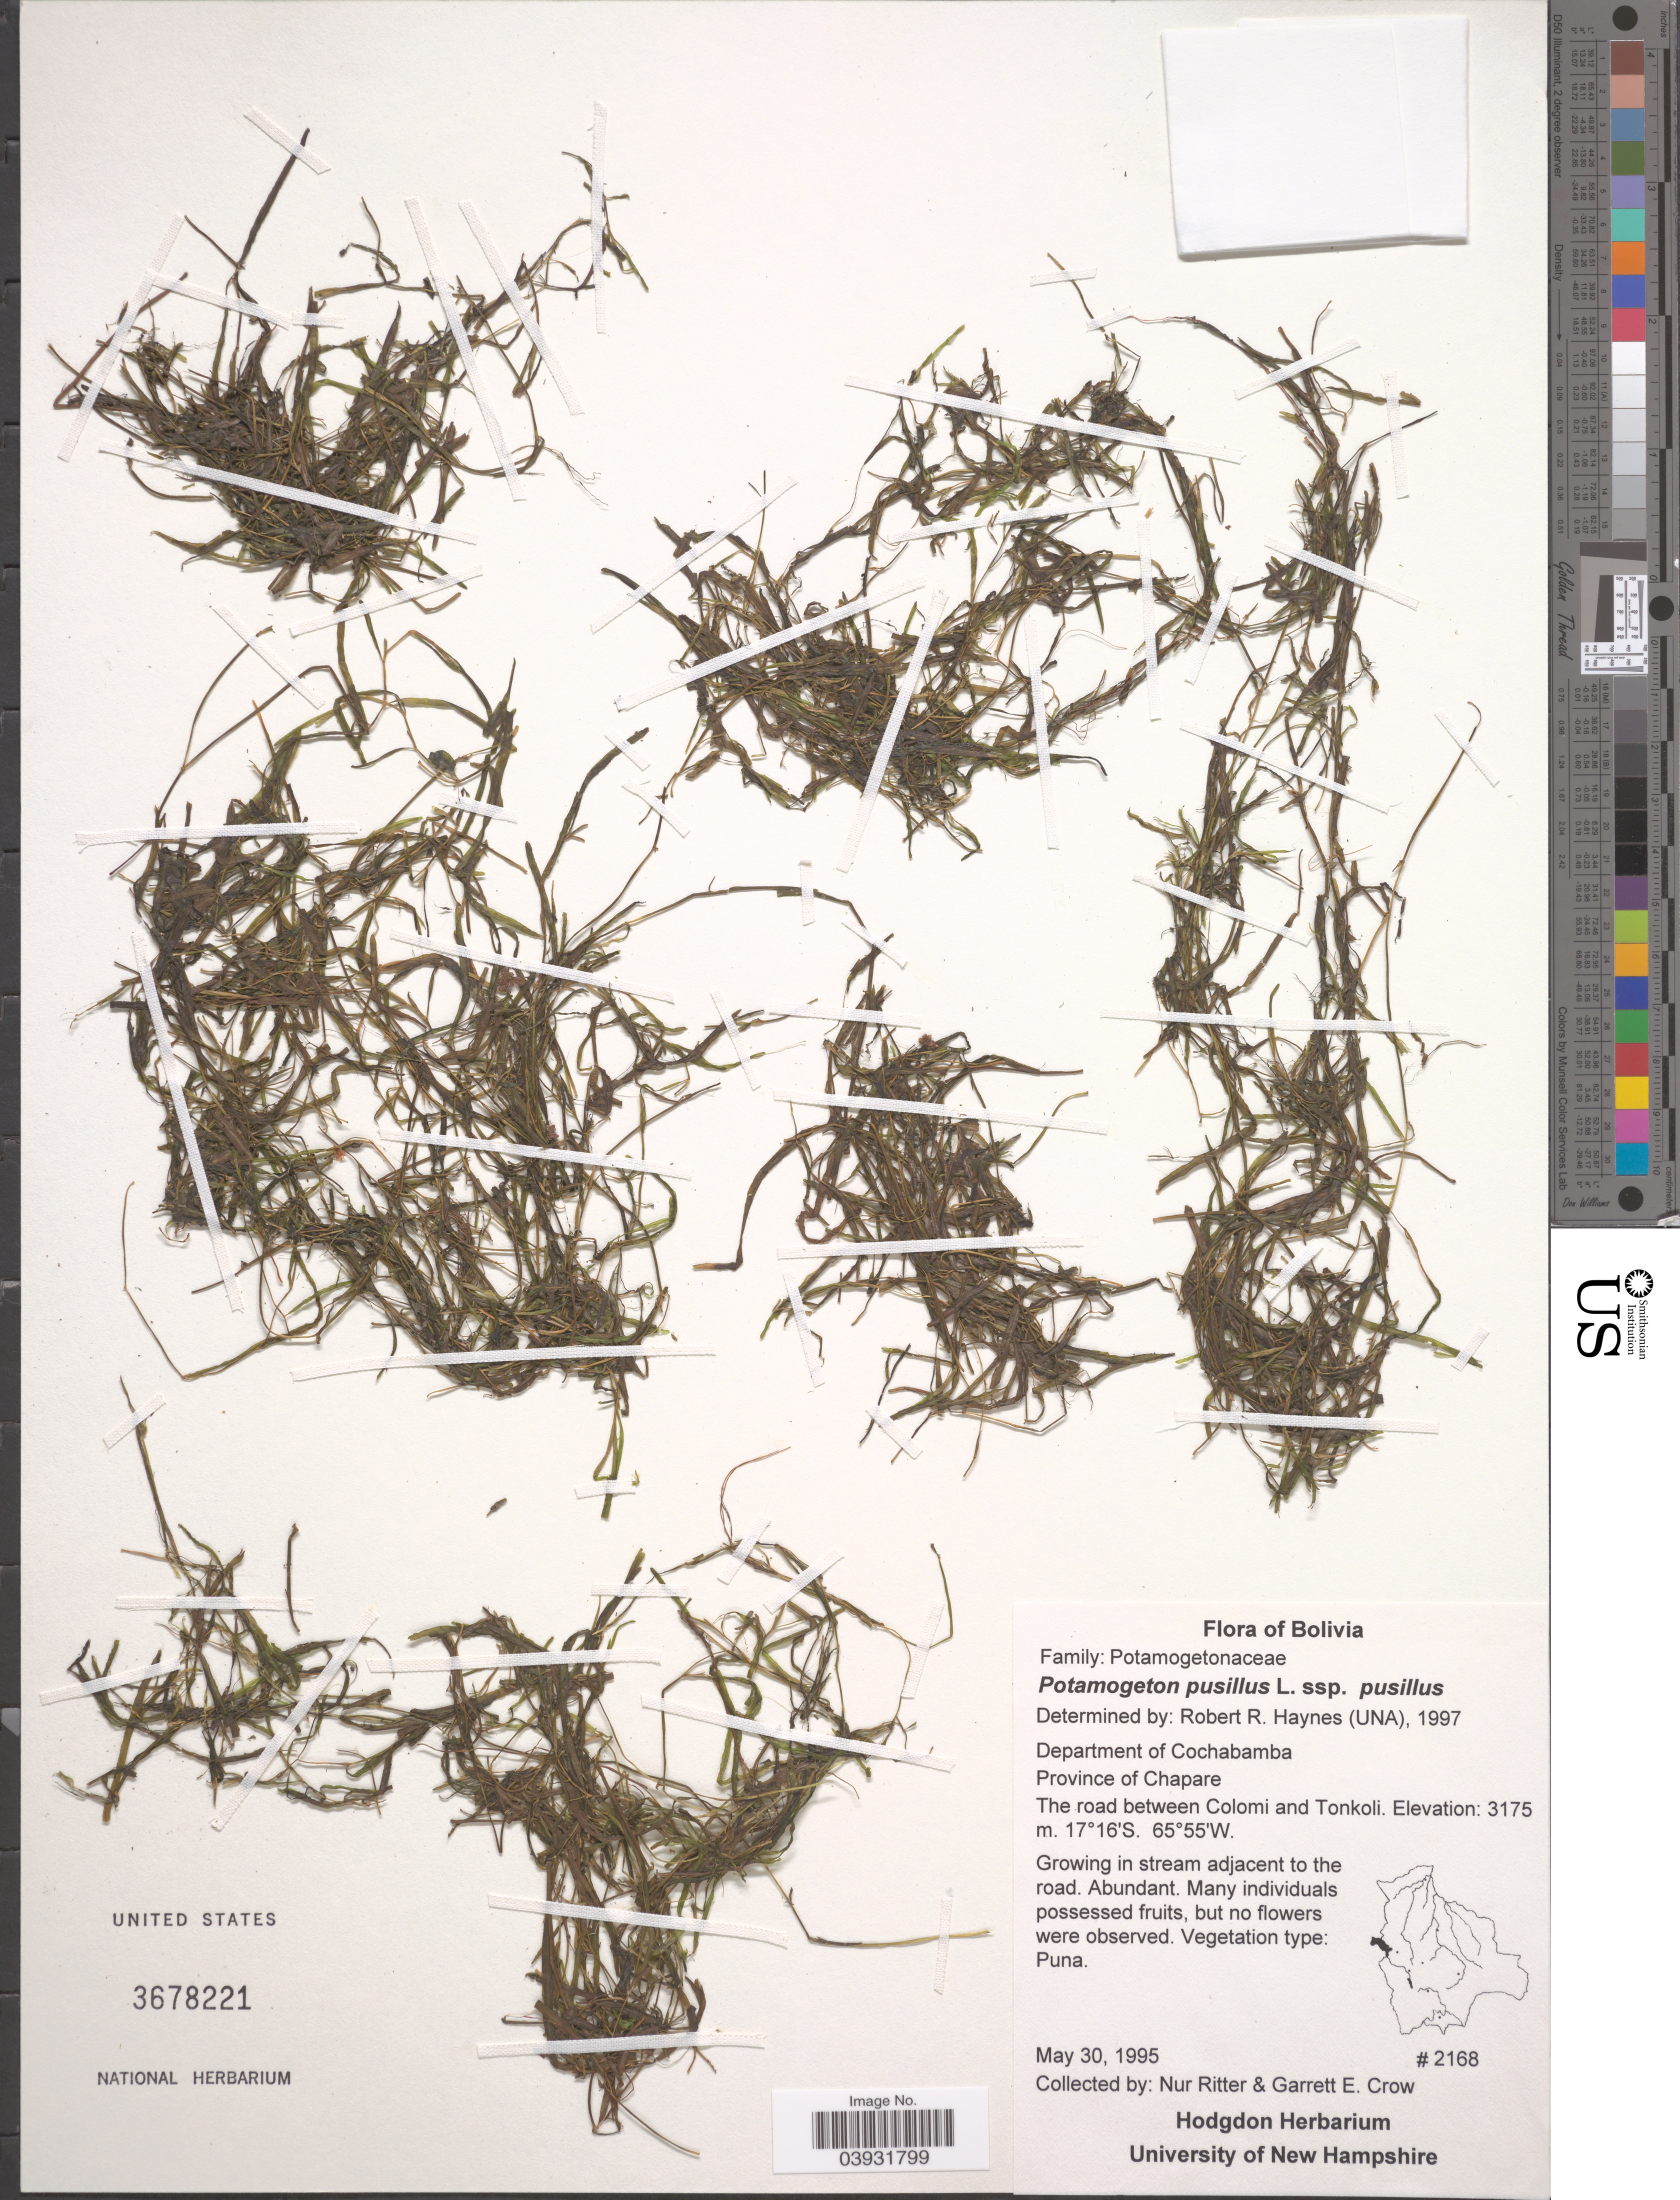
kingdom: Plantae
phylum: Tracheophyta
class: Liliopsida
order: Alismatales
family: Potamogetonaceae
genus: Potamogeton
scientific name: Potamogeton pusillus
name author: L.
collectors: N. Ritter & G. E. Crow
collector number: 2168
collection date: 1995-05-30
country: Bolivia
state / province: Cochabamba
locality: Department of Cochabamba. Province of Chapare. The road between Colomi and Tonkoli.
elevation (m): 3175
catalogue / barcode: US 3678221